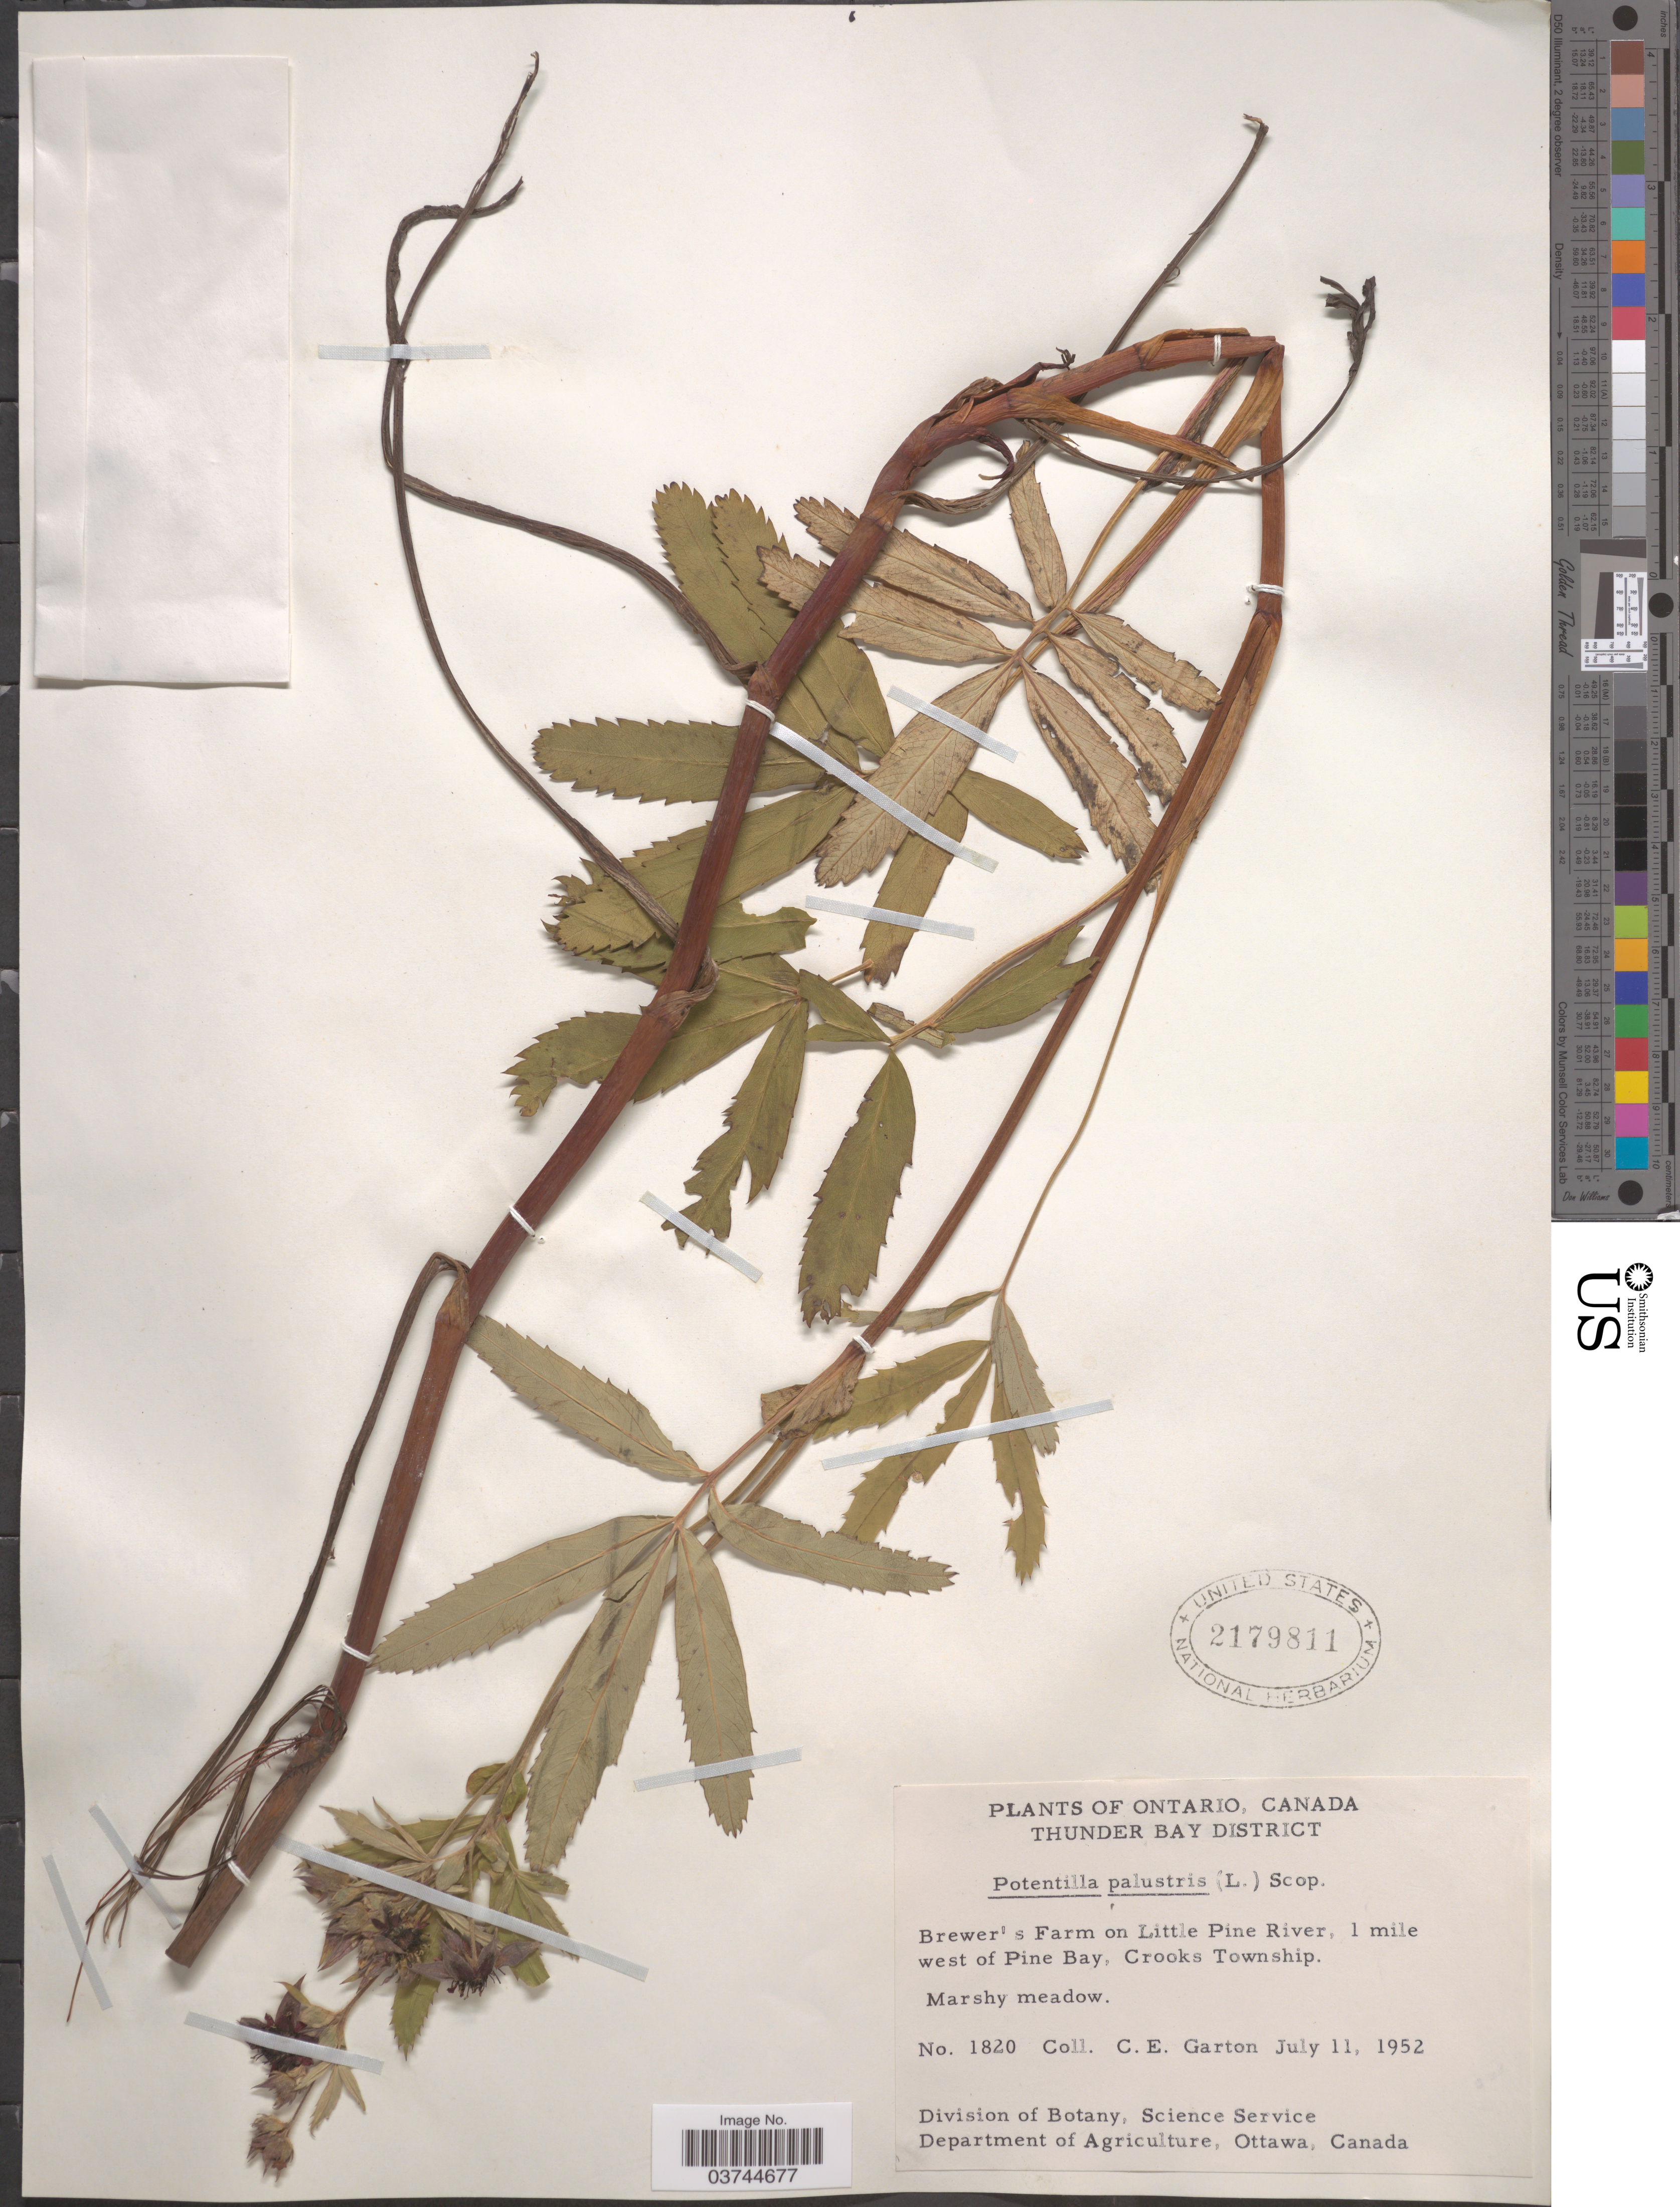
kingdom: Plantae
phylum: Tracheophyta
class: Magnoliopsida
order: Rosales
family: Rosaceae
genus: Comarum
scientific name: Comarum palustre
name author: L.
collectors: C. E. Garton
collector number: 1820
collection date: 1952-07-11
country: Canada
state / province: Ontario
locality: Thunder Bay District. Brewer's Farm on Little Pine River. 1 mile west of Pine Bay, Crooks Township.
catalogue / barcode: US 2179811